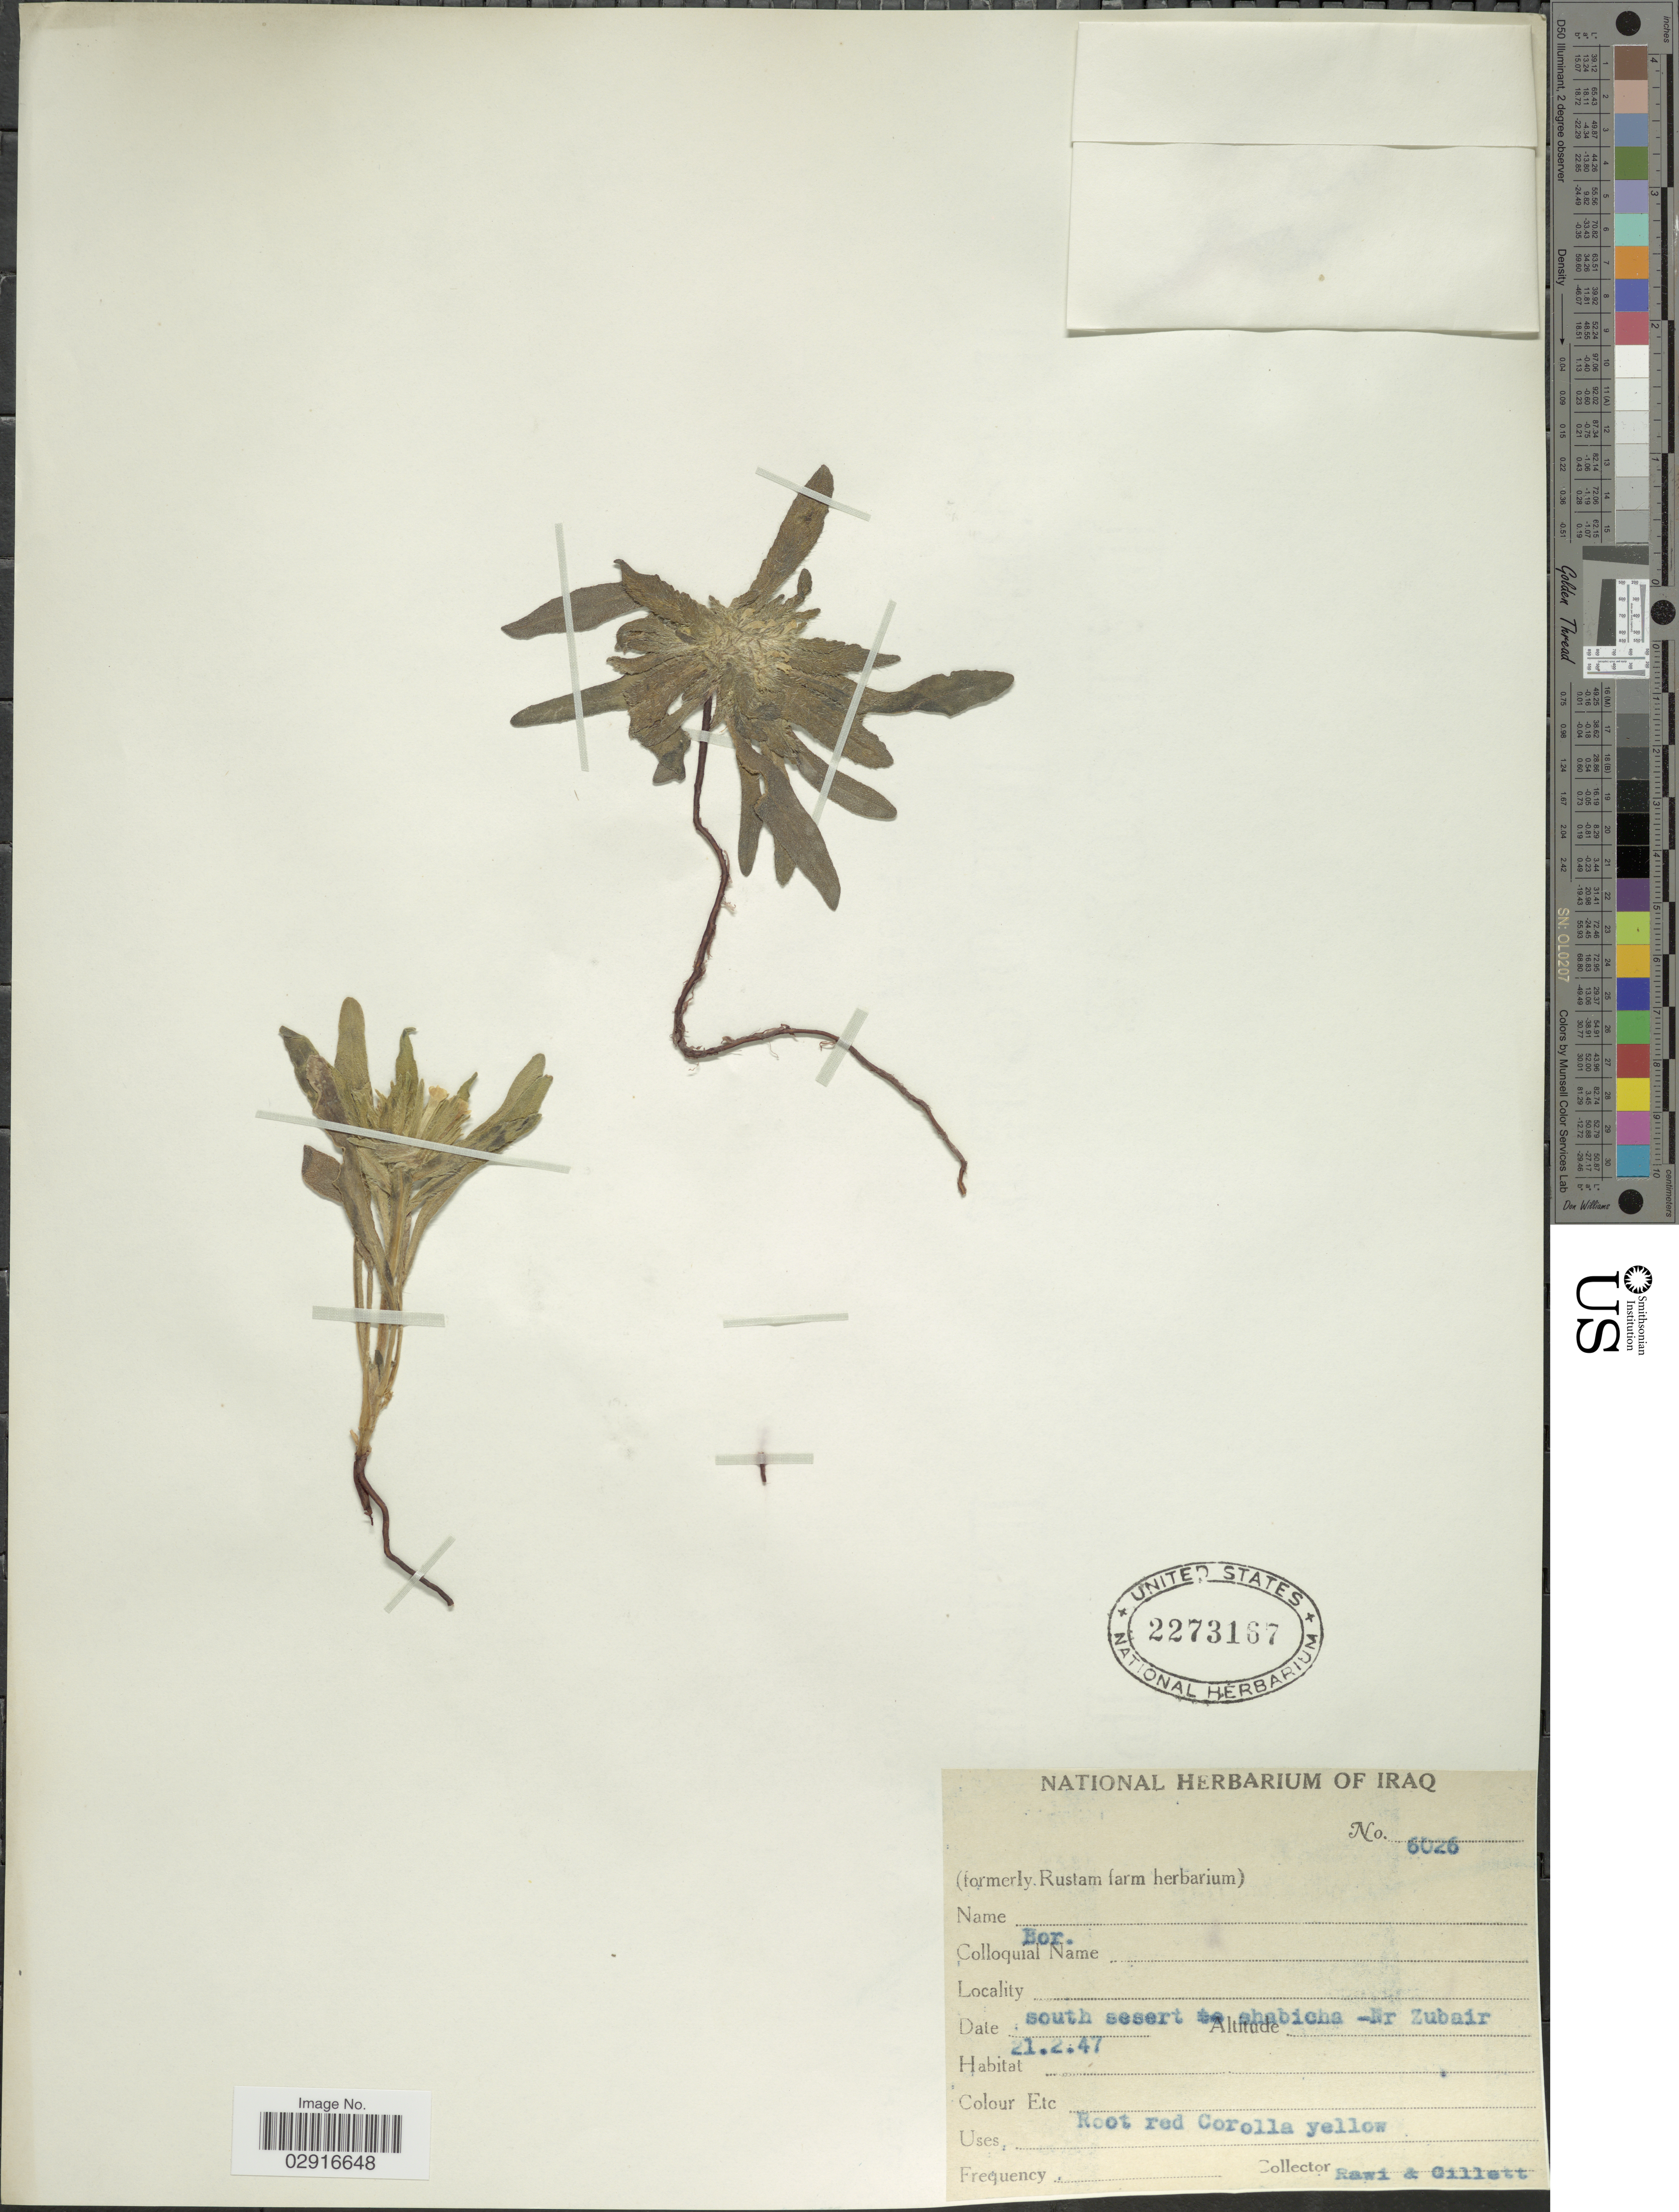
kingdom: Plantae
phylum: Tracheophyta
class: Magnoliopsida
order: Boraginales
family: Boraginaceae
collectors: -. Rawi & Gillett, --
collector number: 6026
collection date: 1947-02-21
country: Iraq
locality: South sesert to shabicha-Nr Zubair.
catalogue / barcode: US 2273167